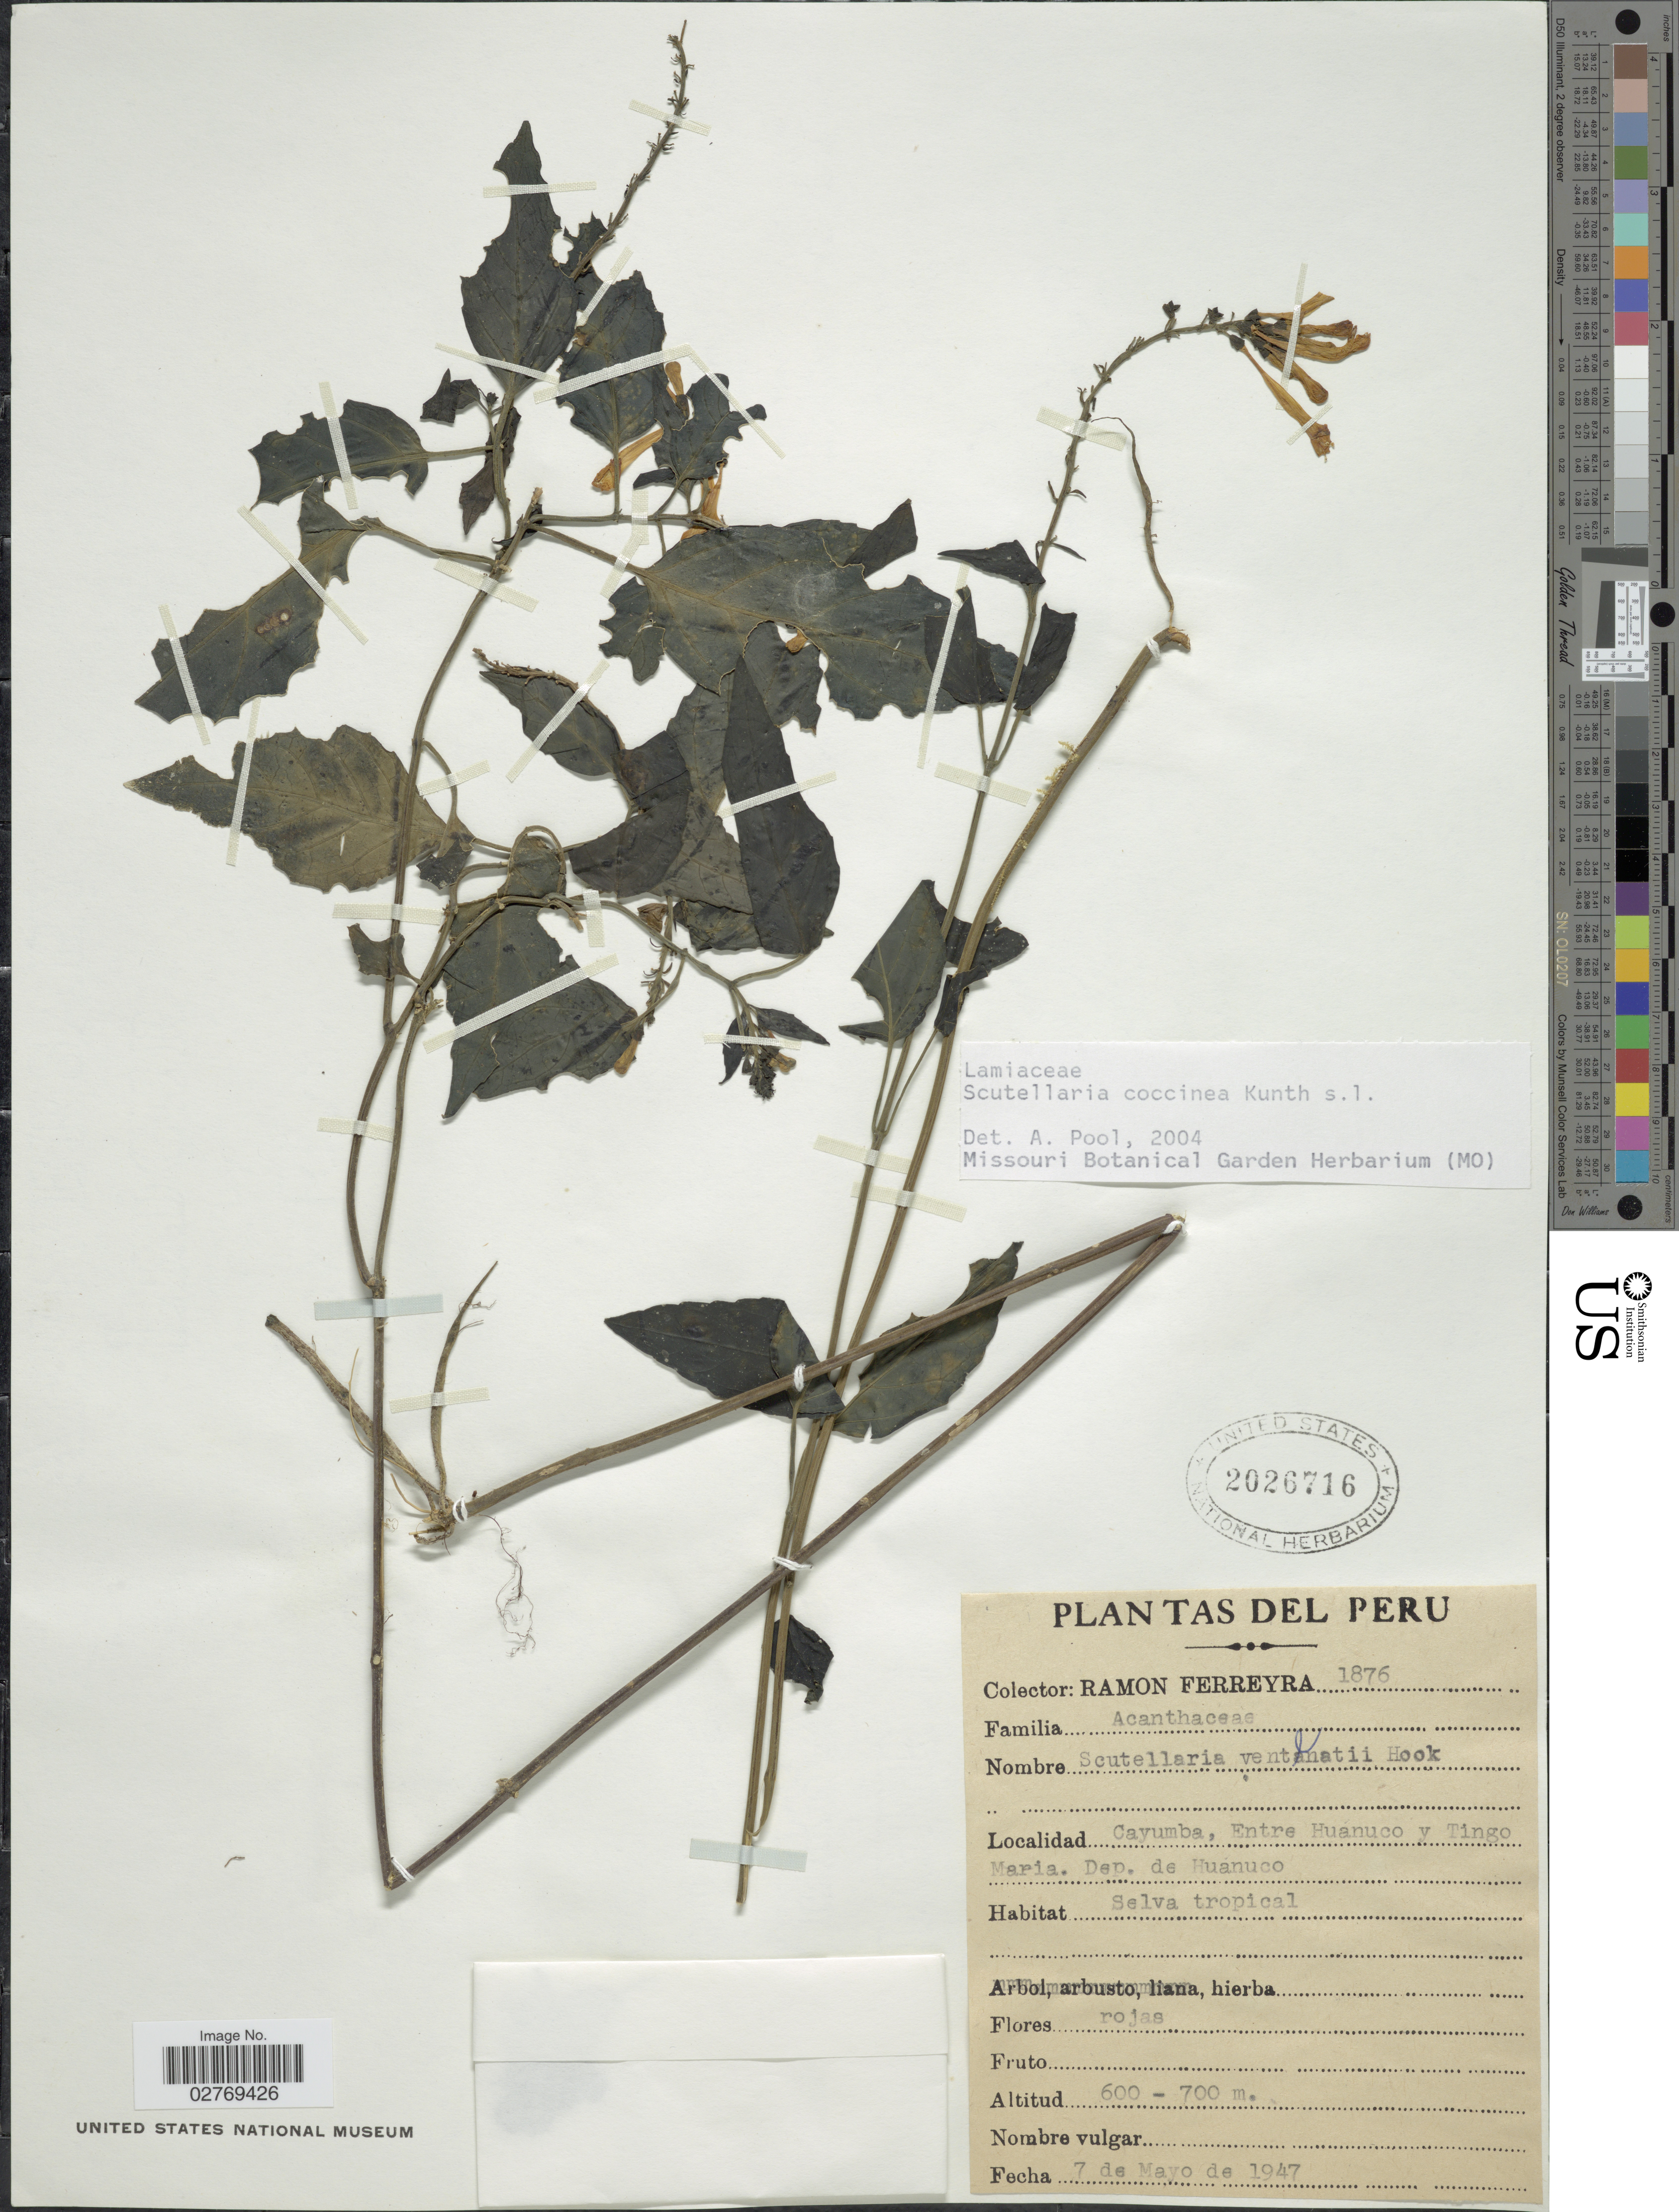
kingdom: Plantae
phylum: Tracheophyta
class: Magnoliopsida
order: Lamiales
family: Lamiaceae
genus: Scutellaria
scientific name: Scutellaria coccinea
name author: Kunth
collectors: R. A. Ferreyra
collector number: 1876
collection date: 1947-05-07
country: Peru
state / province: Huánuco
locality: Cayumba, Entre Huanuco y Tingo Maria. Dep. de Huanuco.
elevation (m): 600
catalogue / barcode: US 2026716